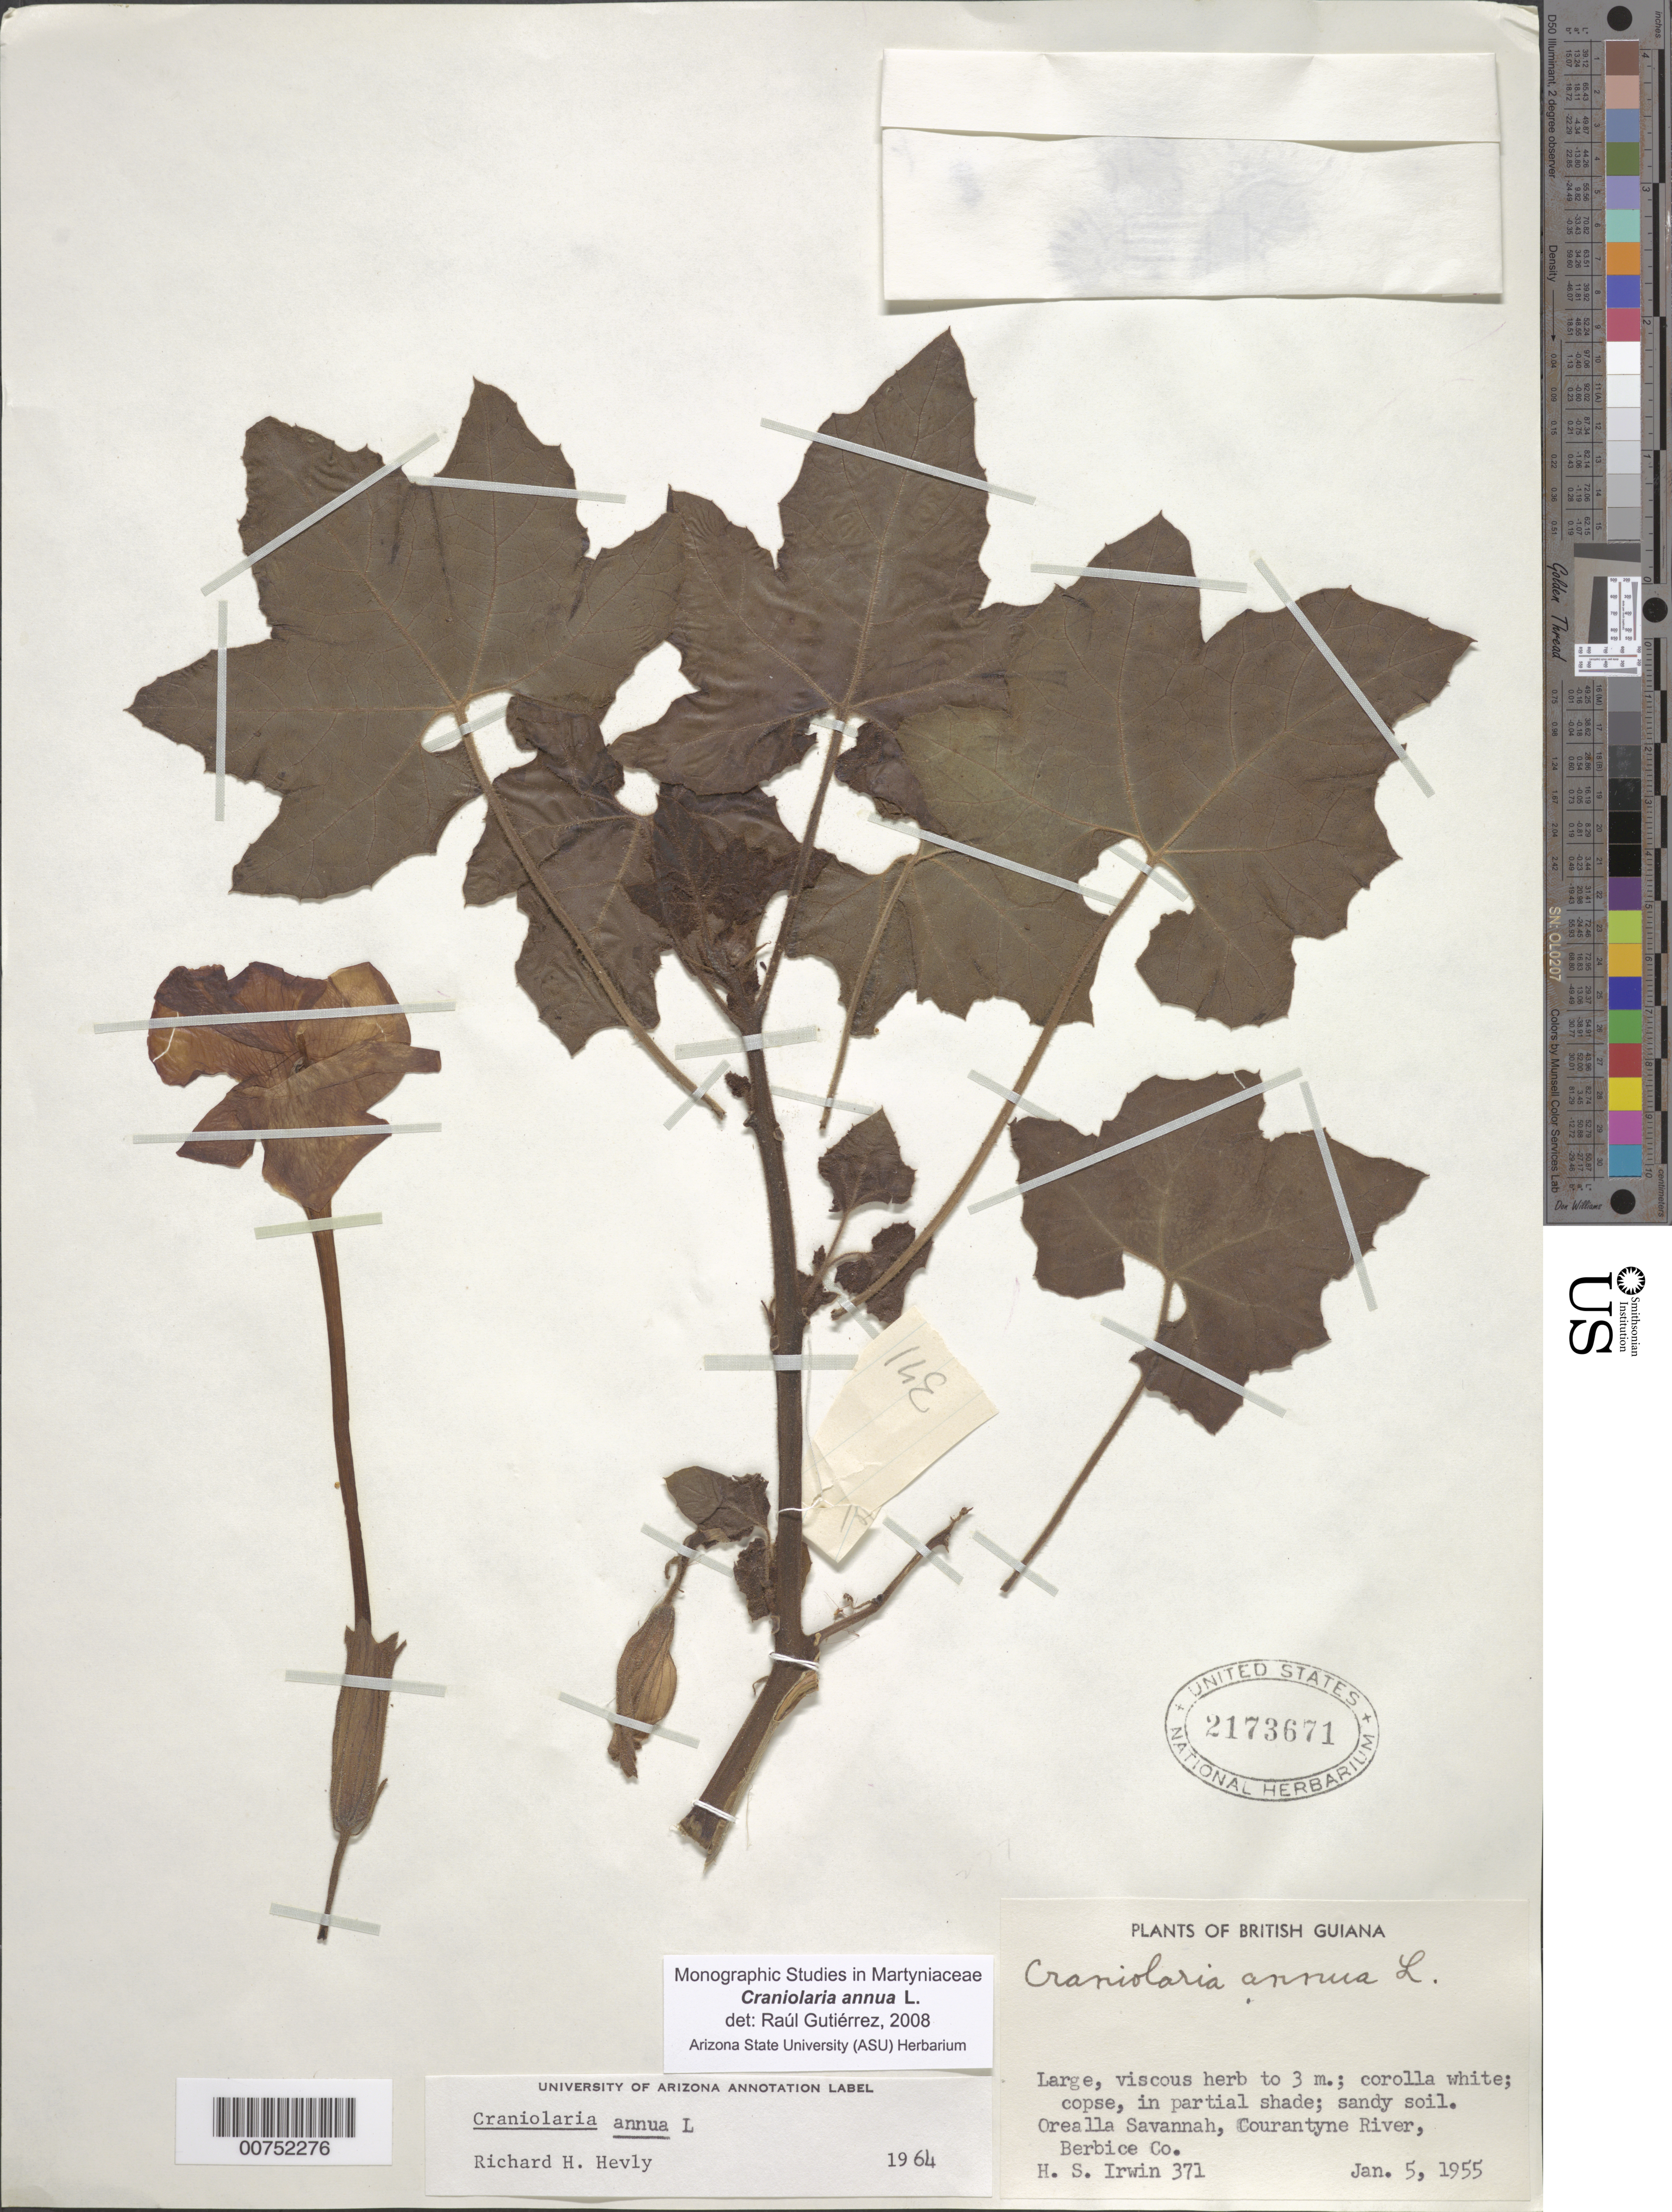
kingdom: Plantae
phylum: Tracheophyta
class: Magnoliopsida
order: Lamiales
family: Martyniaceae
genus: Craniolaria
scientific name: Craniolaria annua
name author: L.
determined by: Hevly, R. H.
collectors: H. Irwin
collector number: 371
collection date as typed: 5-Jan-55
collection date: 1955-01-05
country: Guyana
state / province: E. Berbice-Corentyne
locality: Orealla Savanna, Courantyne R., Berbice Co.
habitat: Copse, in partial shade, sandy soil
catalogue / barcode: US 2173671